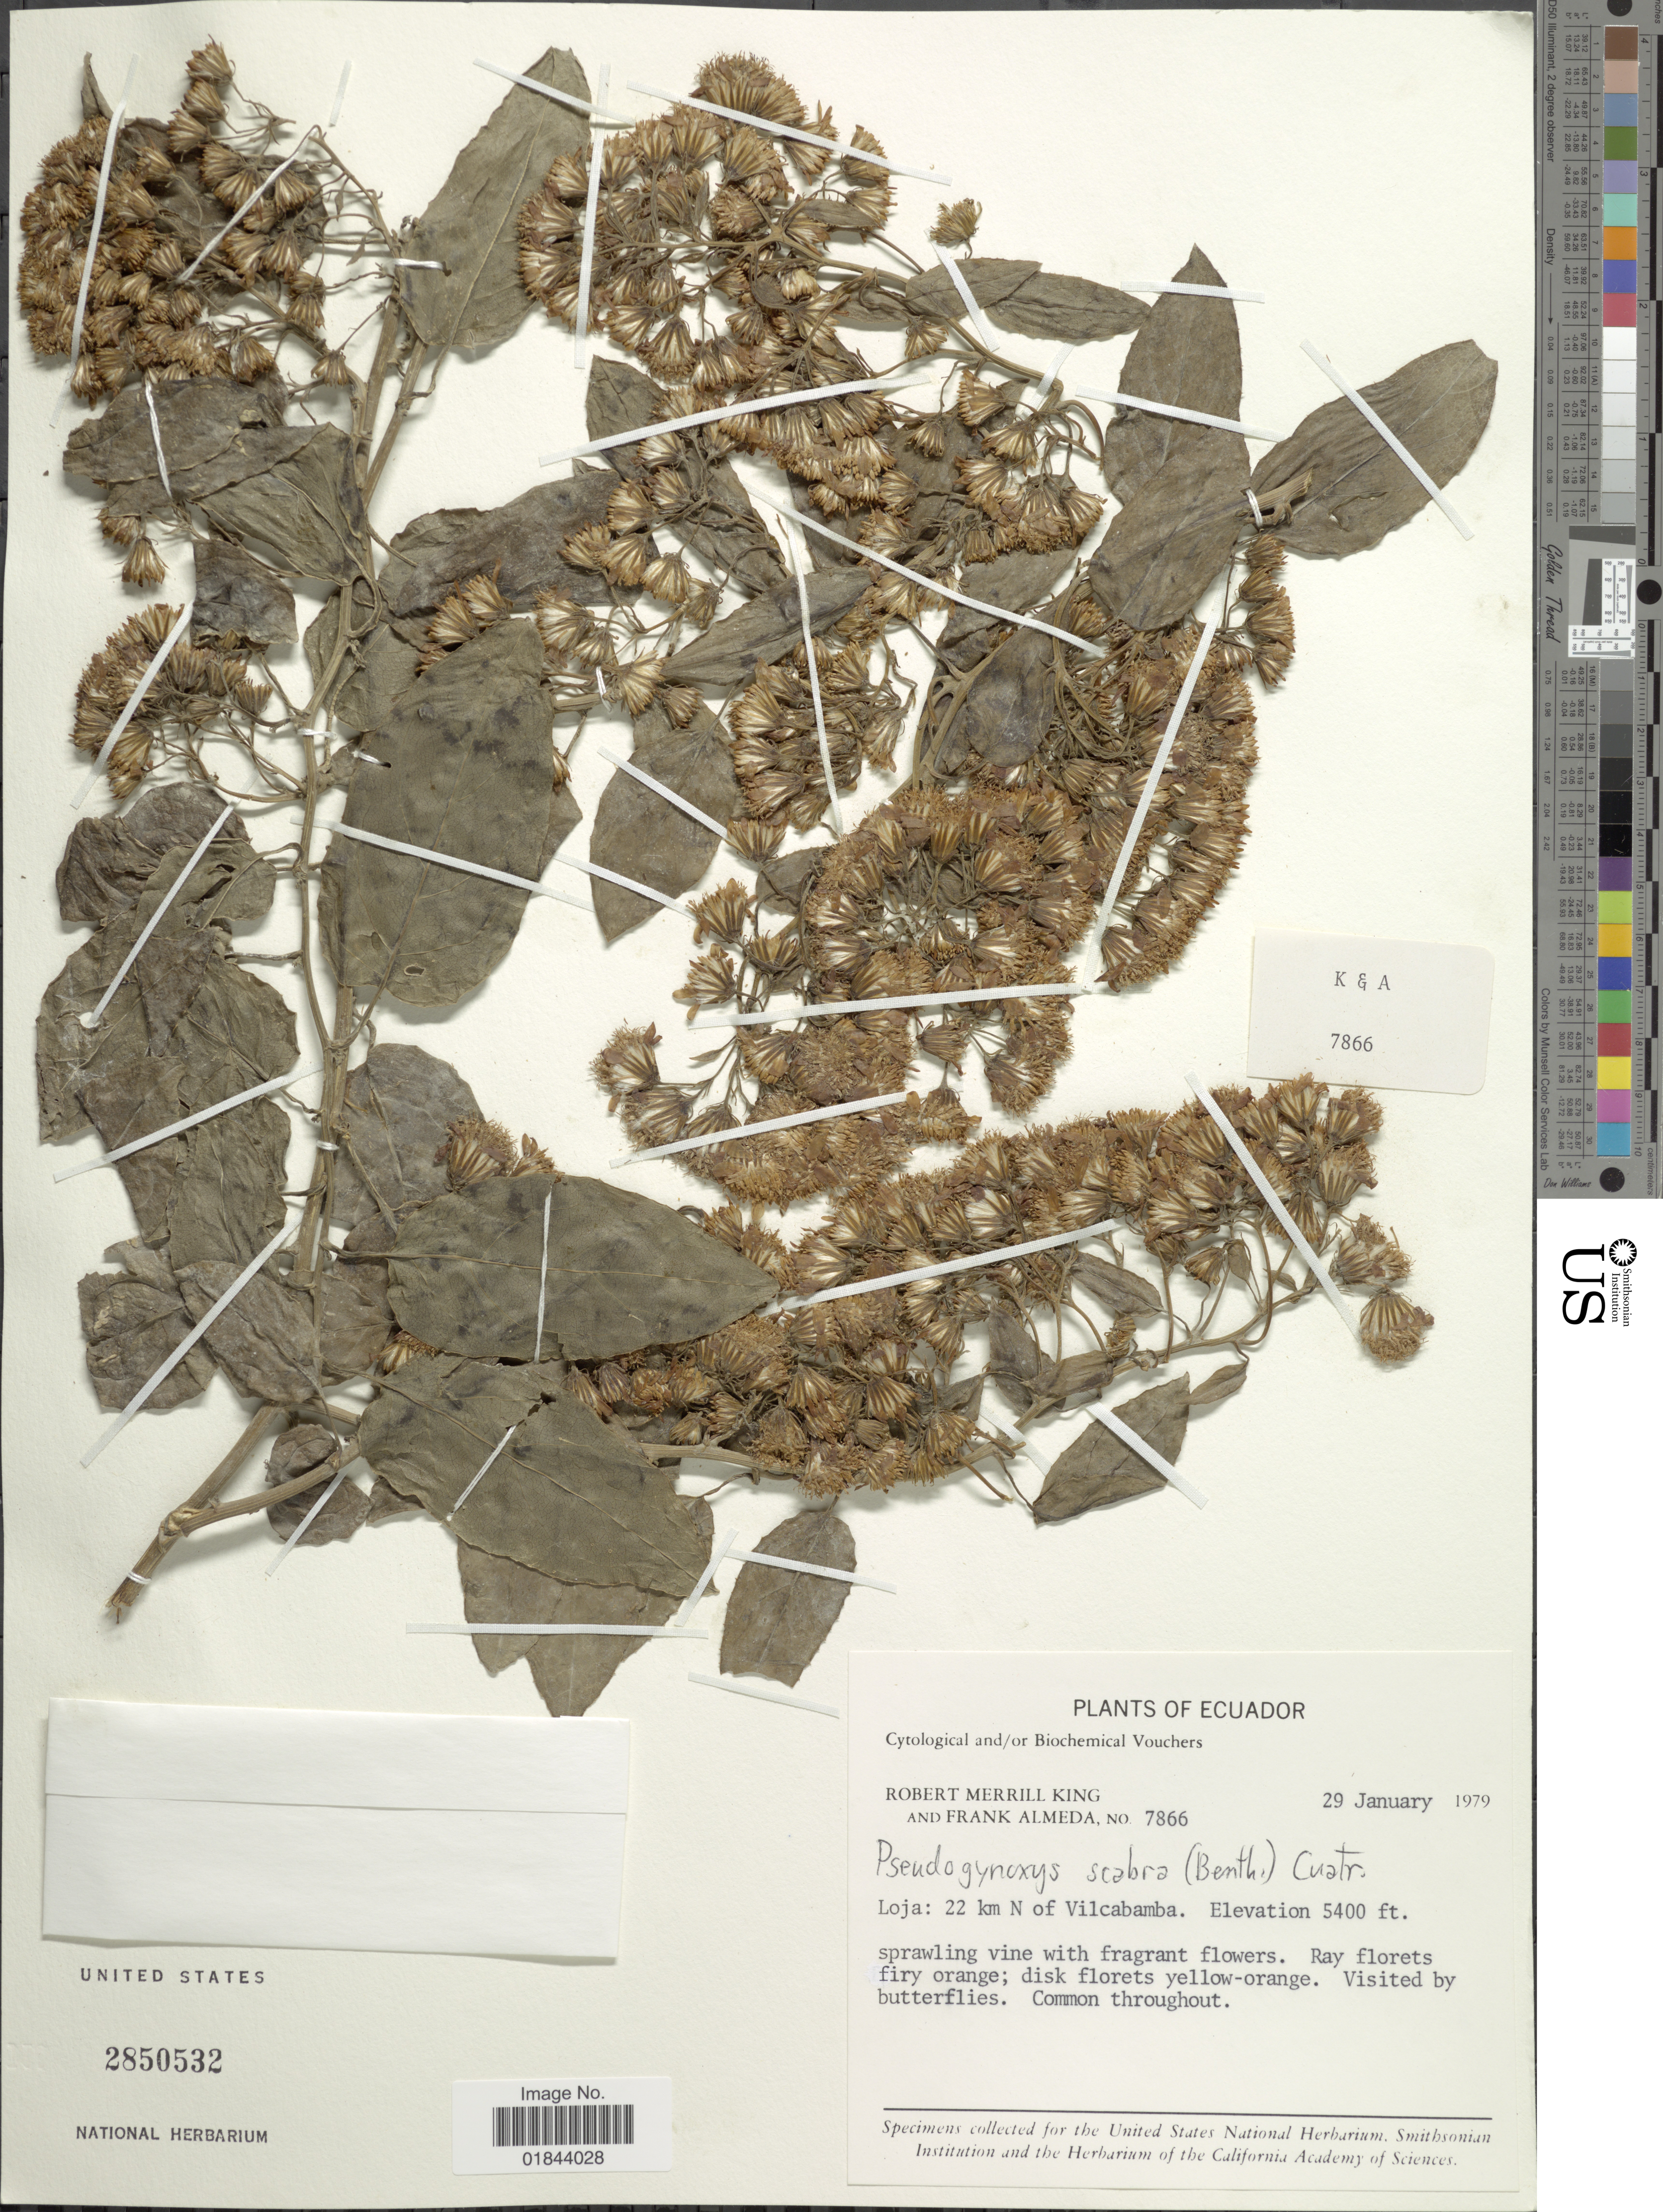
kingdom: Plantae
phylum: Tracheophyta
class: Magnoliopsida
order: Asterales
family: Asteraceae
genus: Pseudogynoxys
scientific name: Pseudogynoxys scabra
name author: (Benth.) Cuatrec.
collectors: R. M. King & F. Almeda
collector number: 7866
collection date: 1979-01-29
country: Ecuador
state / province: Loja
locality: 22 km N of Vilcabamba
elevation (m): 1646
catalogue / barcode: US 2850532